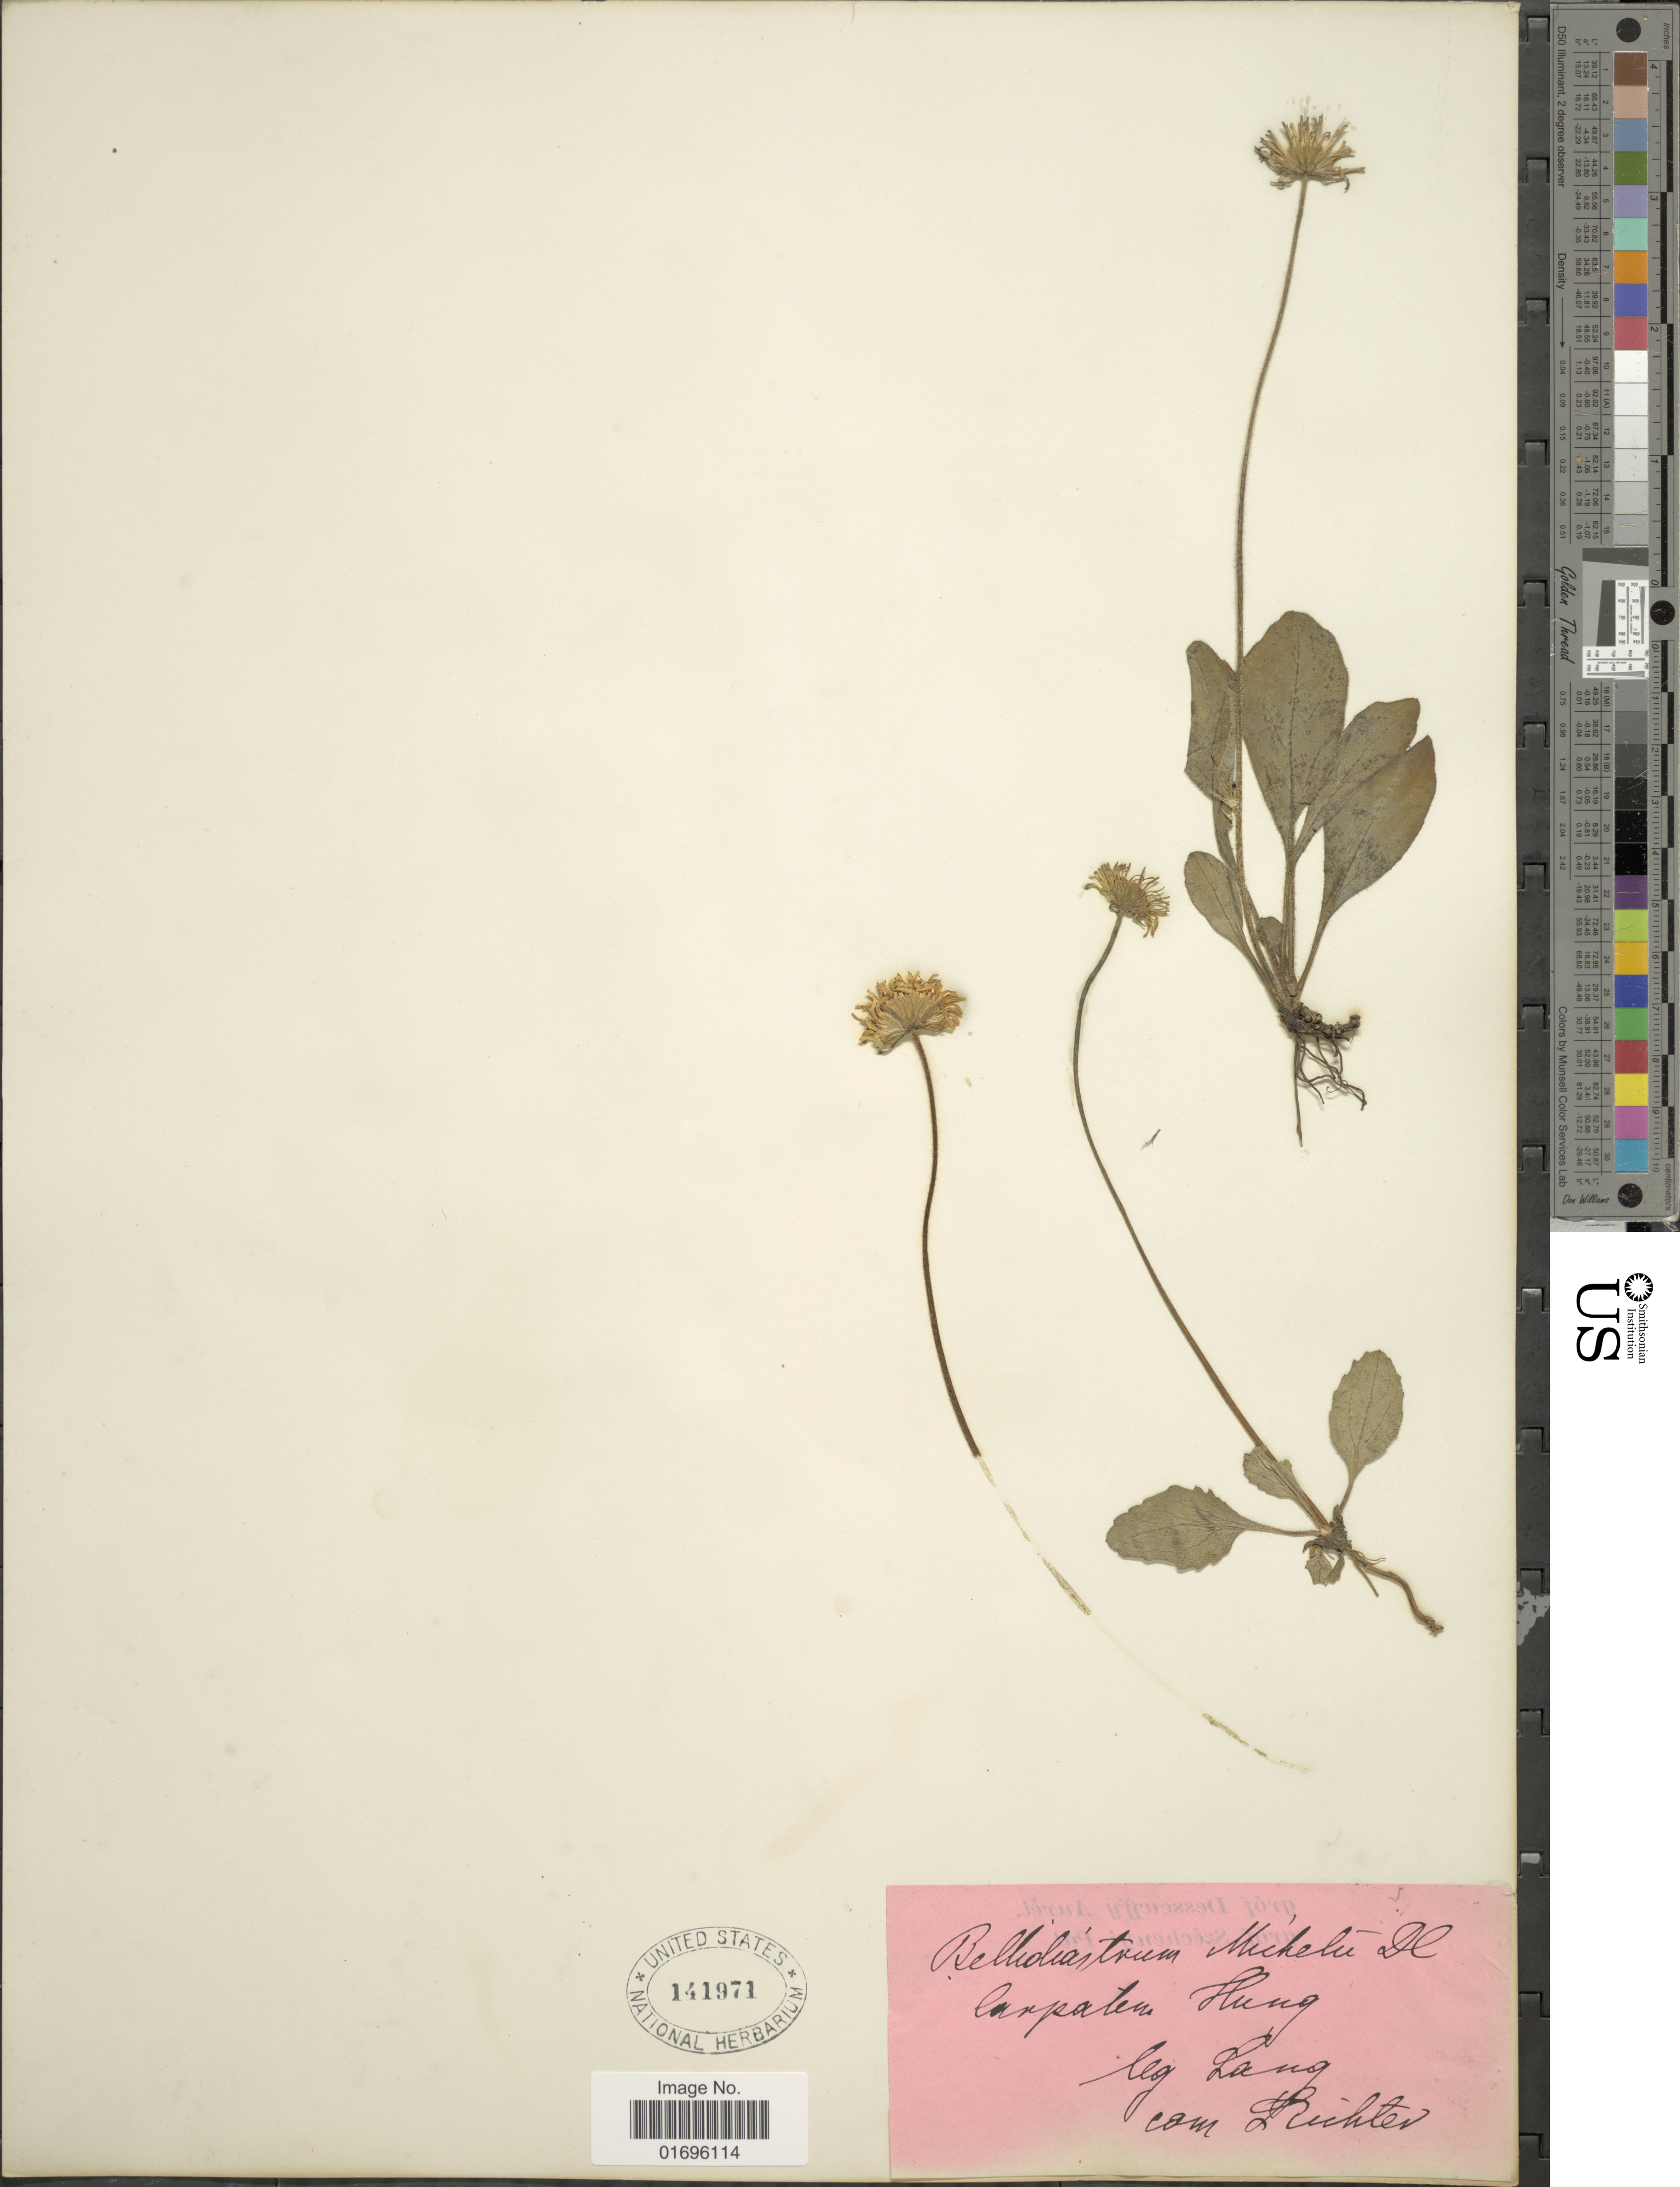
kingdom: Plantae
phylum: Tracheophyta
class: Magnoliopsida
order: Asterales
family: Asteraceae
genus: Aster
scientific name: Aster bellidiastrum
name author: (L.) Scop.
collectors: -- Lang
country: Hungary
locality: Carpatens Hung. [interpreted]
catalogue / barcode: US 141971